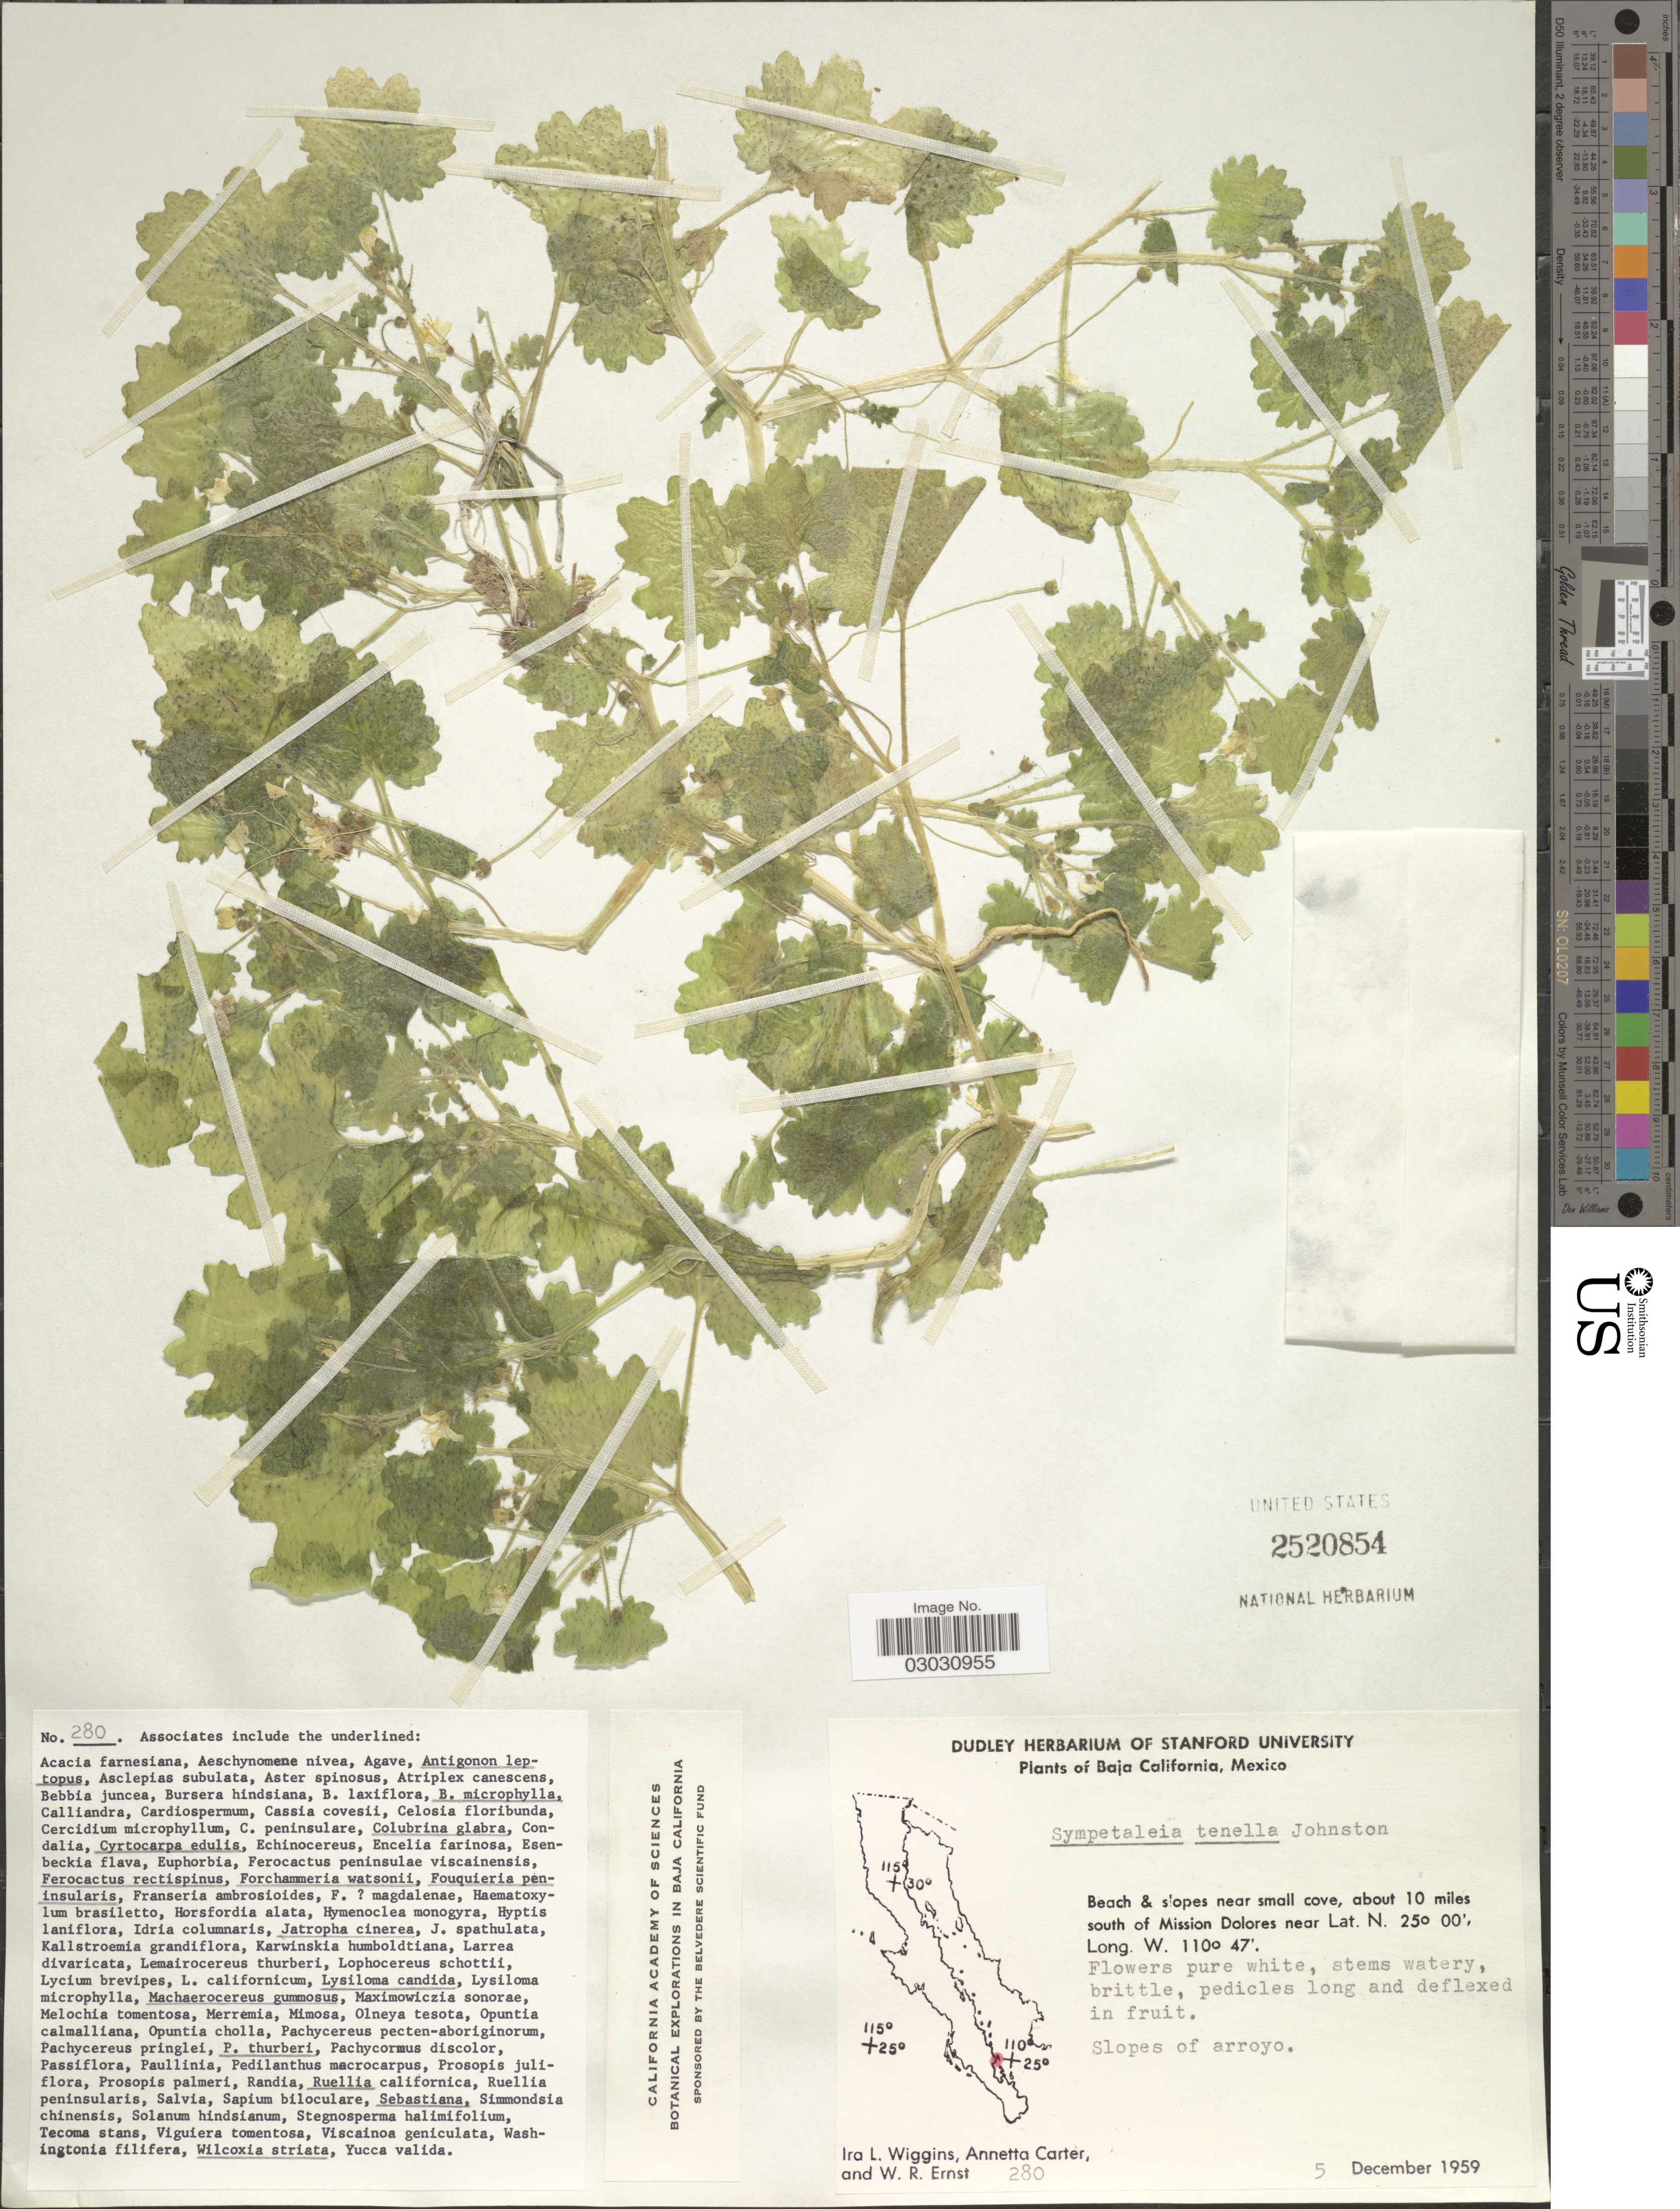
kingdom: Plantae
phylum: Tracheophyta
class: Magnoliopsida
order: Cornales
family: Loasaceae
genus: Sympetaleia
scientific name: Sympetaleia tenella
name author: I.M. Johnst.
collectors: I. L. Wiggins, A. Carter & W. R. Ernst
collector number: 280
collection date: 1959-12-05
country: Mexico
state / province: Baja California Sur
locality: Beach & slopes near small cove, about 10 miles south of Mission Dolores, Slopes of arroyo.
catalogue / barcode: US 2520854